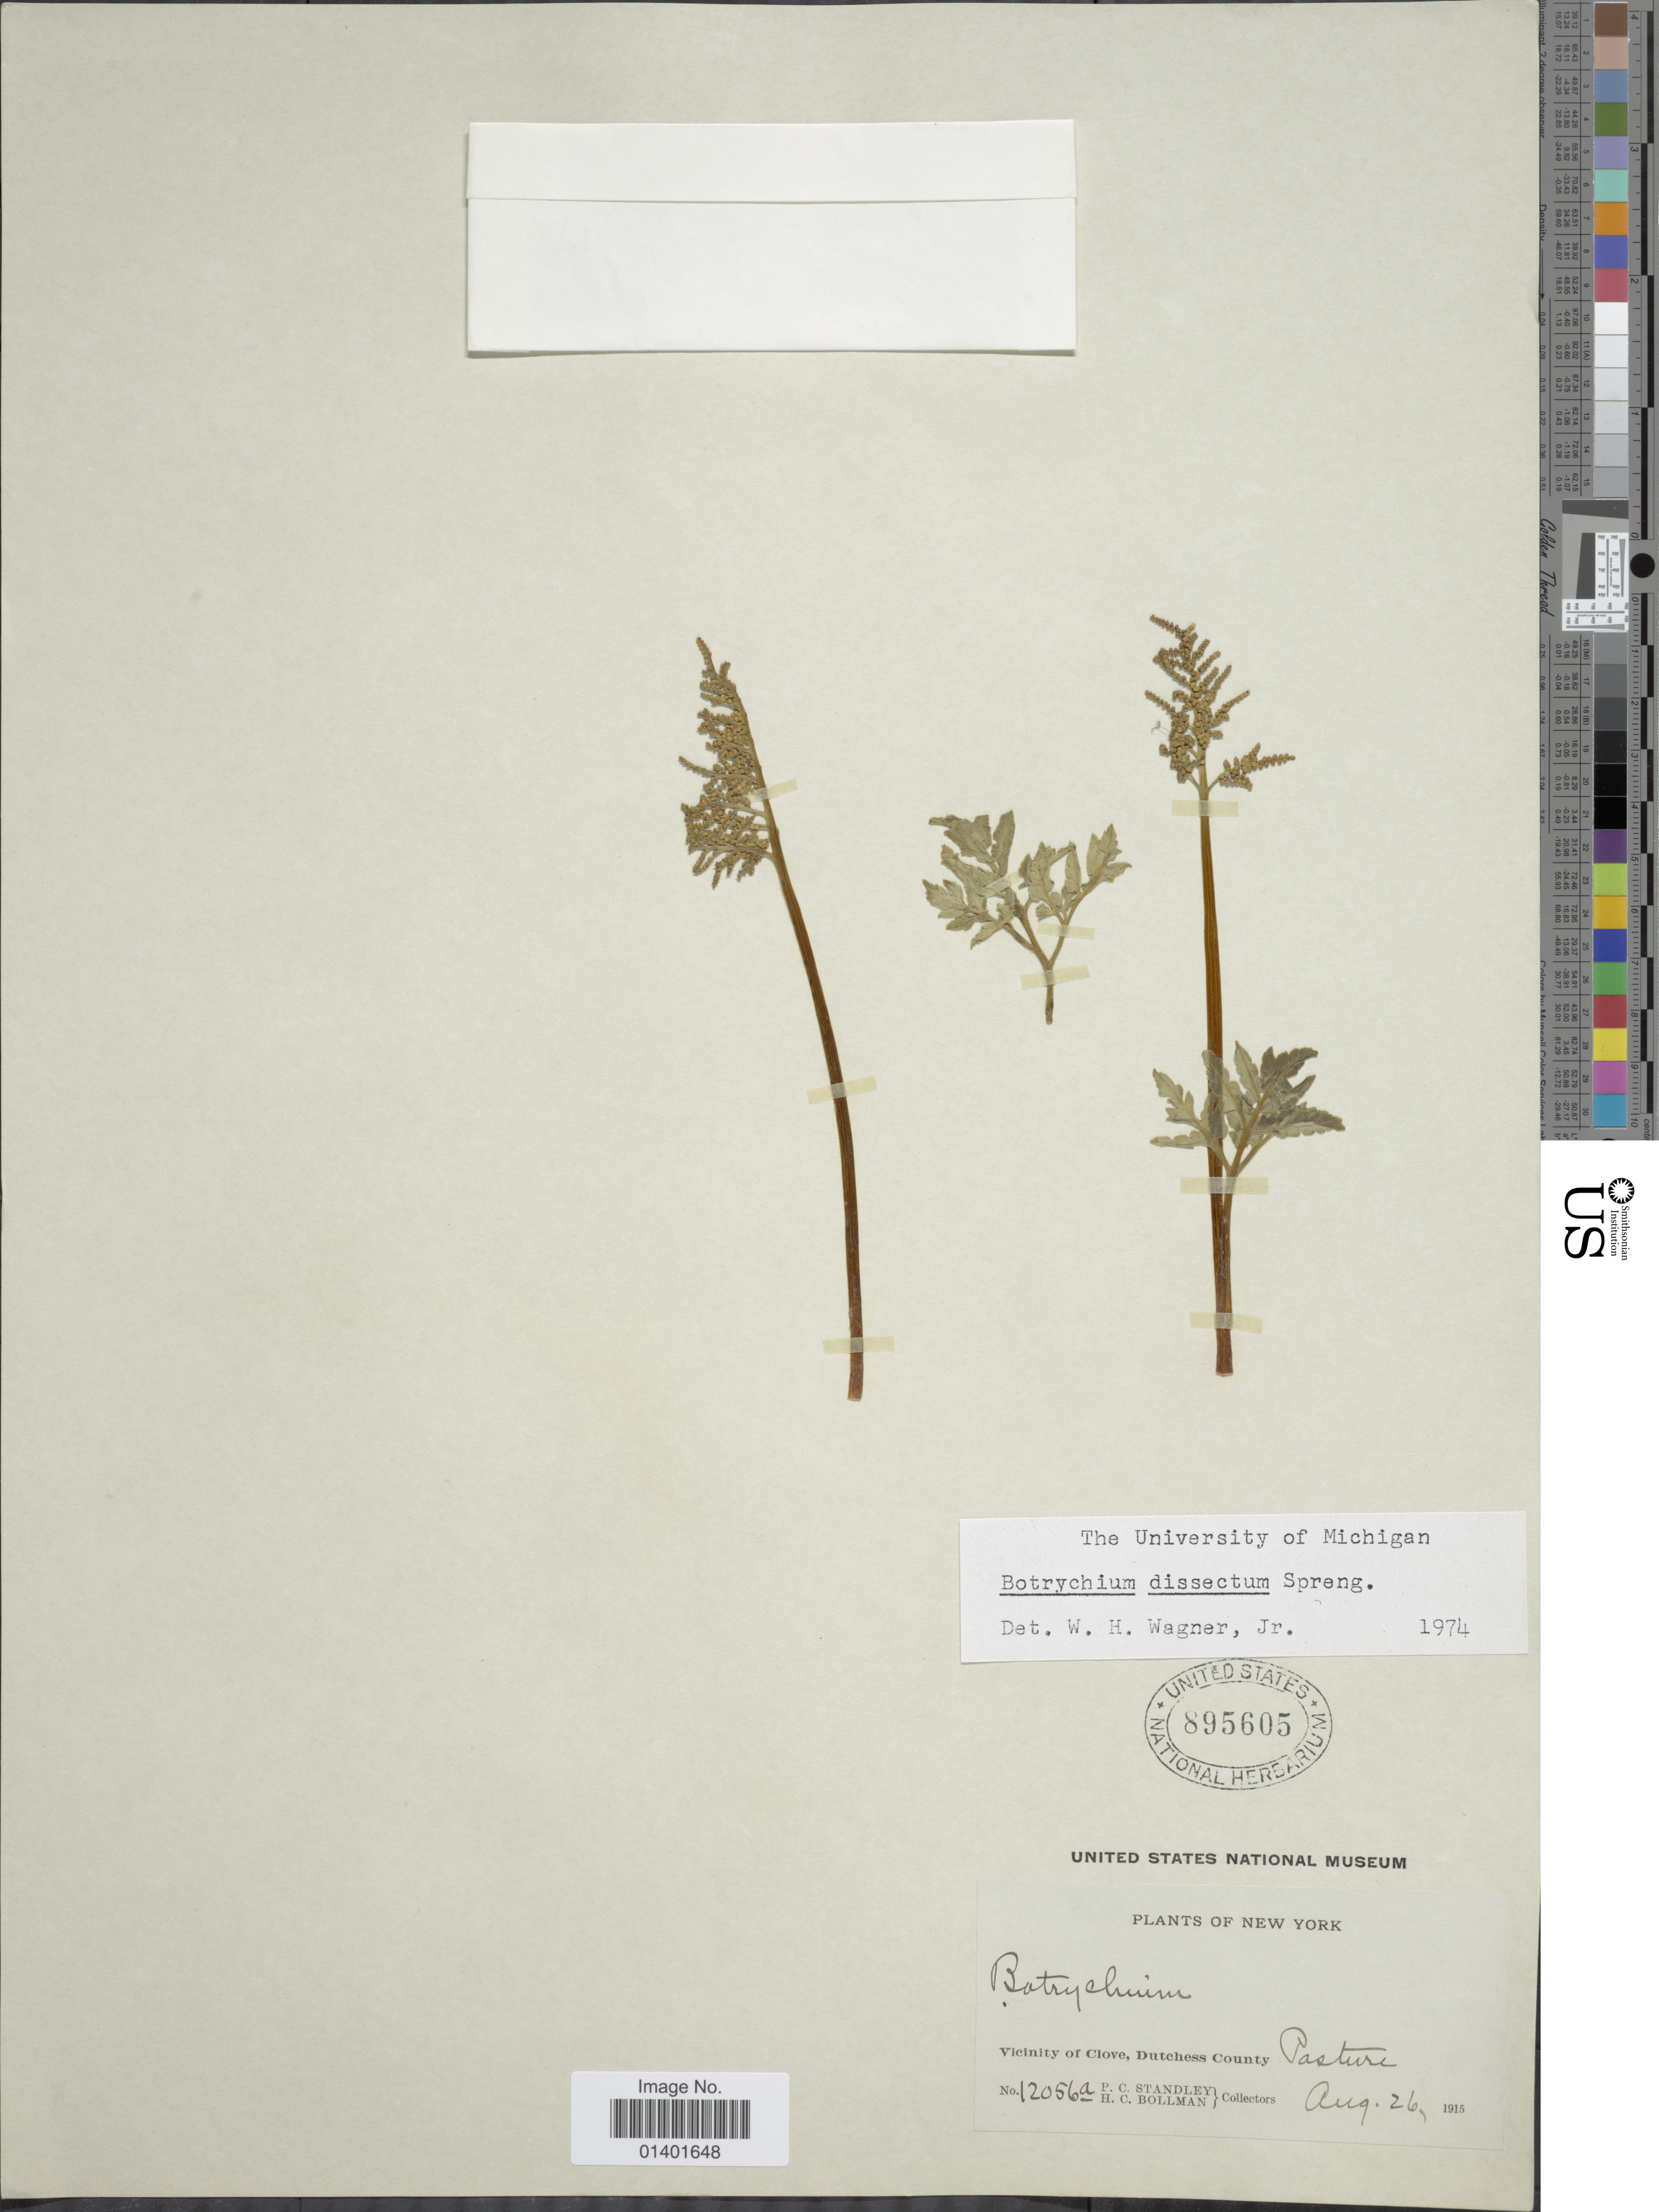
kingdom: Plantae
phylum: Tracheophyta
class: Polypodiopsida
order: Ophioglossales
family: Ophioglossaceae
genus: Botrychium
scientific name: Botrychium dissectum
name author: Spreng.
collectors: P. C. Standley & H. C. Bollman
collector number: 12056a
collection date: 1915-08-26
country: United States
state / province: New York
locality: Vicinity of Clove, Dutchess County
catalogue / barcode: US 895605